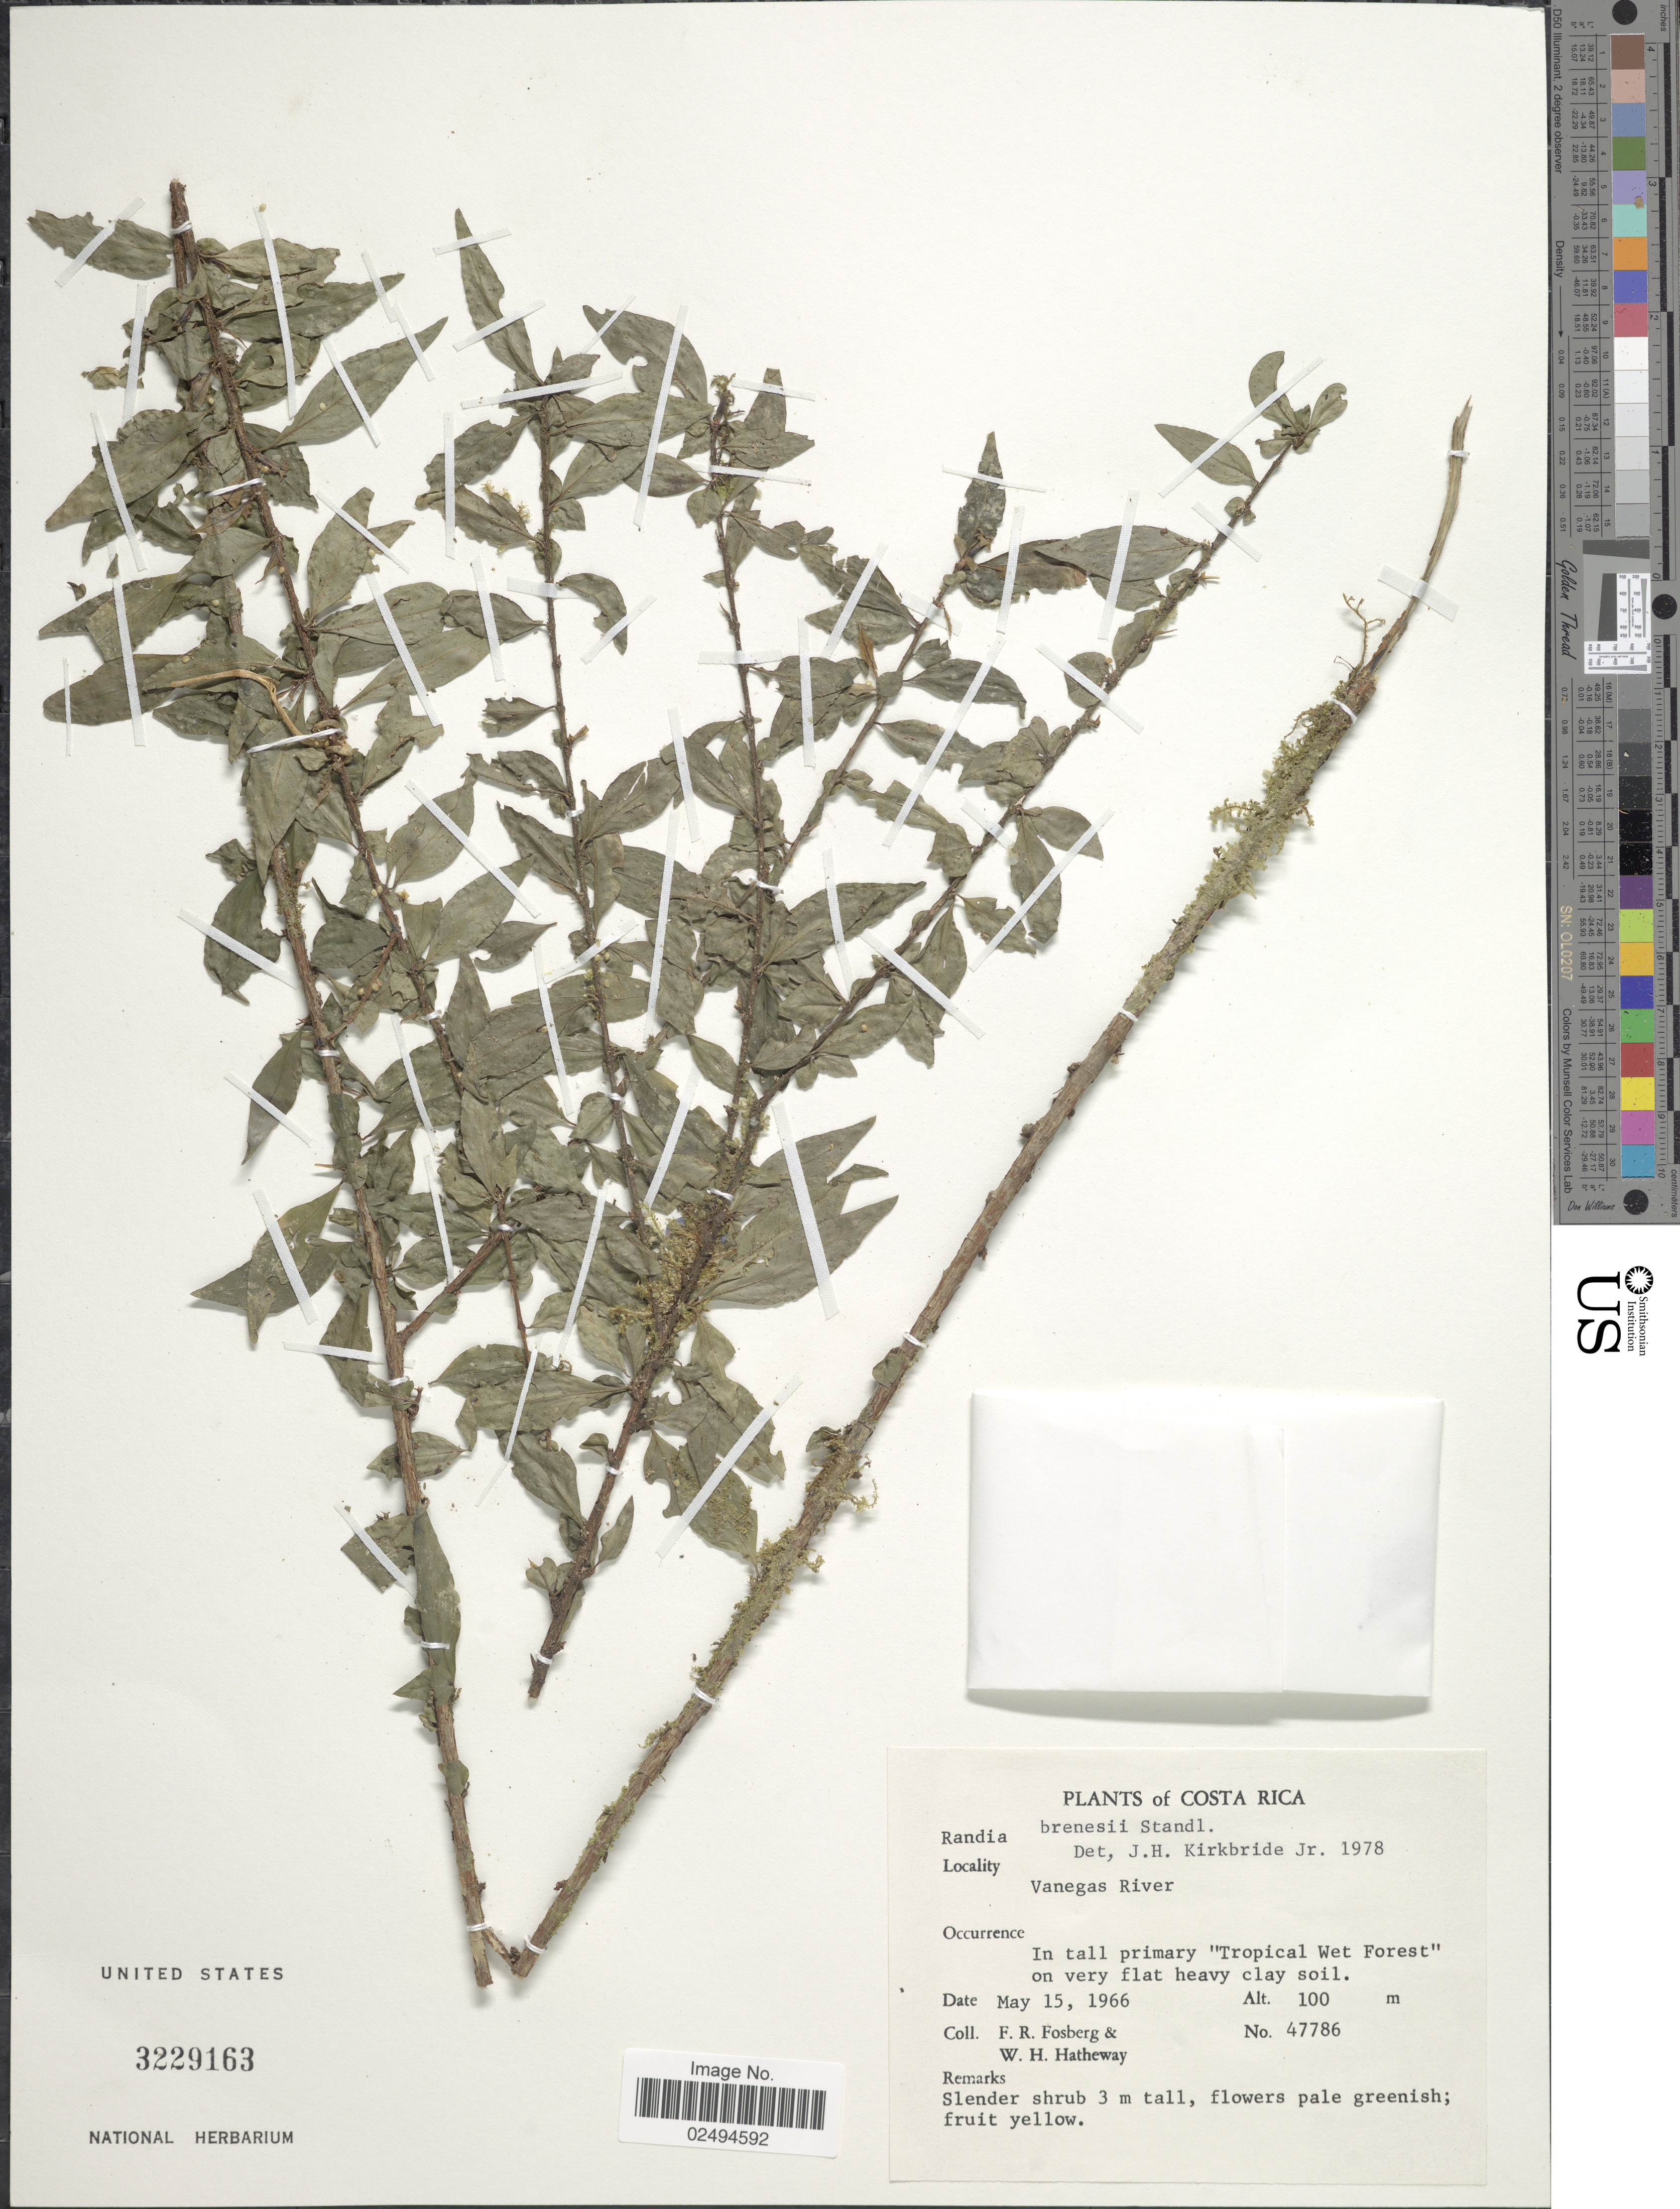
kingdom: Plantae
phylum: Tracheophyta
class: Magnoliopsida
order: Gentianales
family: Rubiaceae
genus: Randia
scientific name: Randia brenesii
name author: Standl.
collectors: F. R. Fosberg & W. H. Hatheway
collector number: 47786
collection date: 1966-05-15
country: Costa Rica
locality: Vanegas River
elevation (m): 100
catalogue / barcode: US 3229163